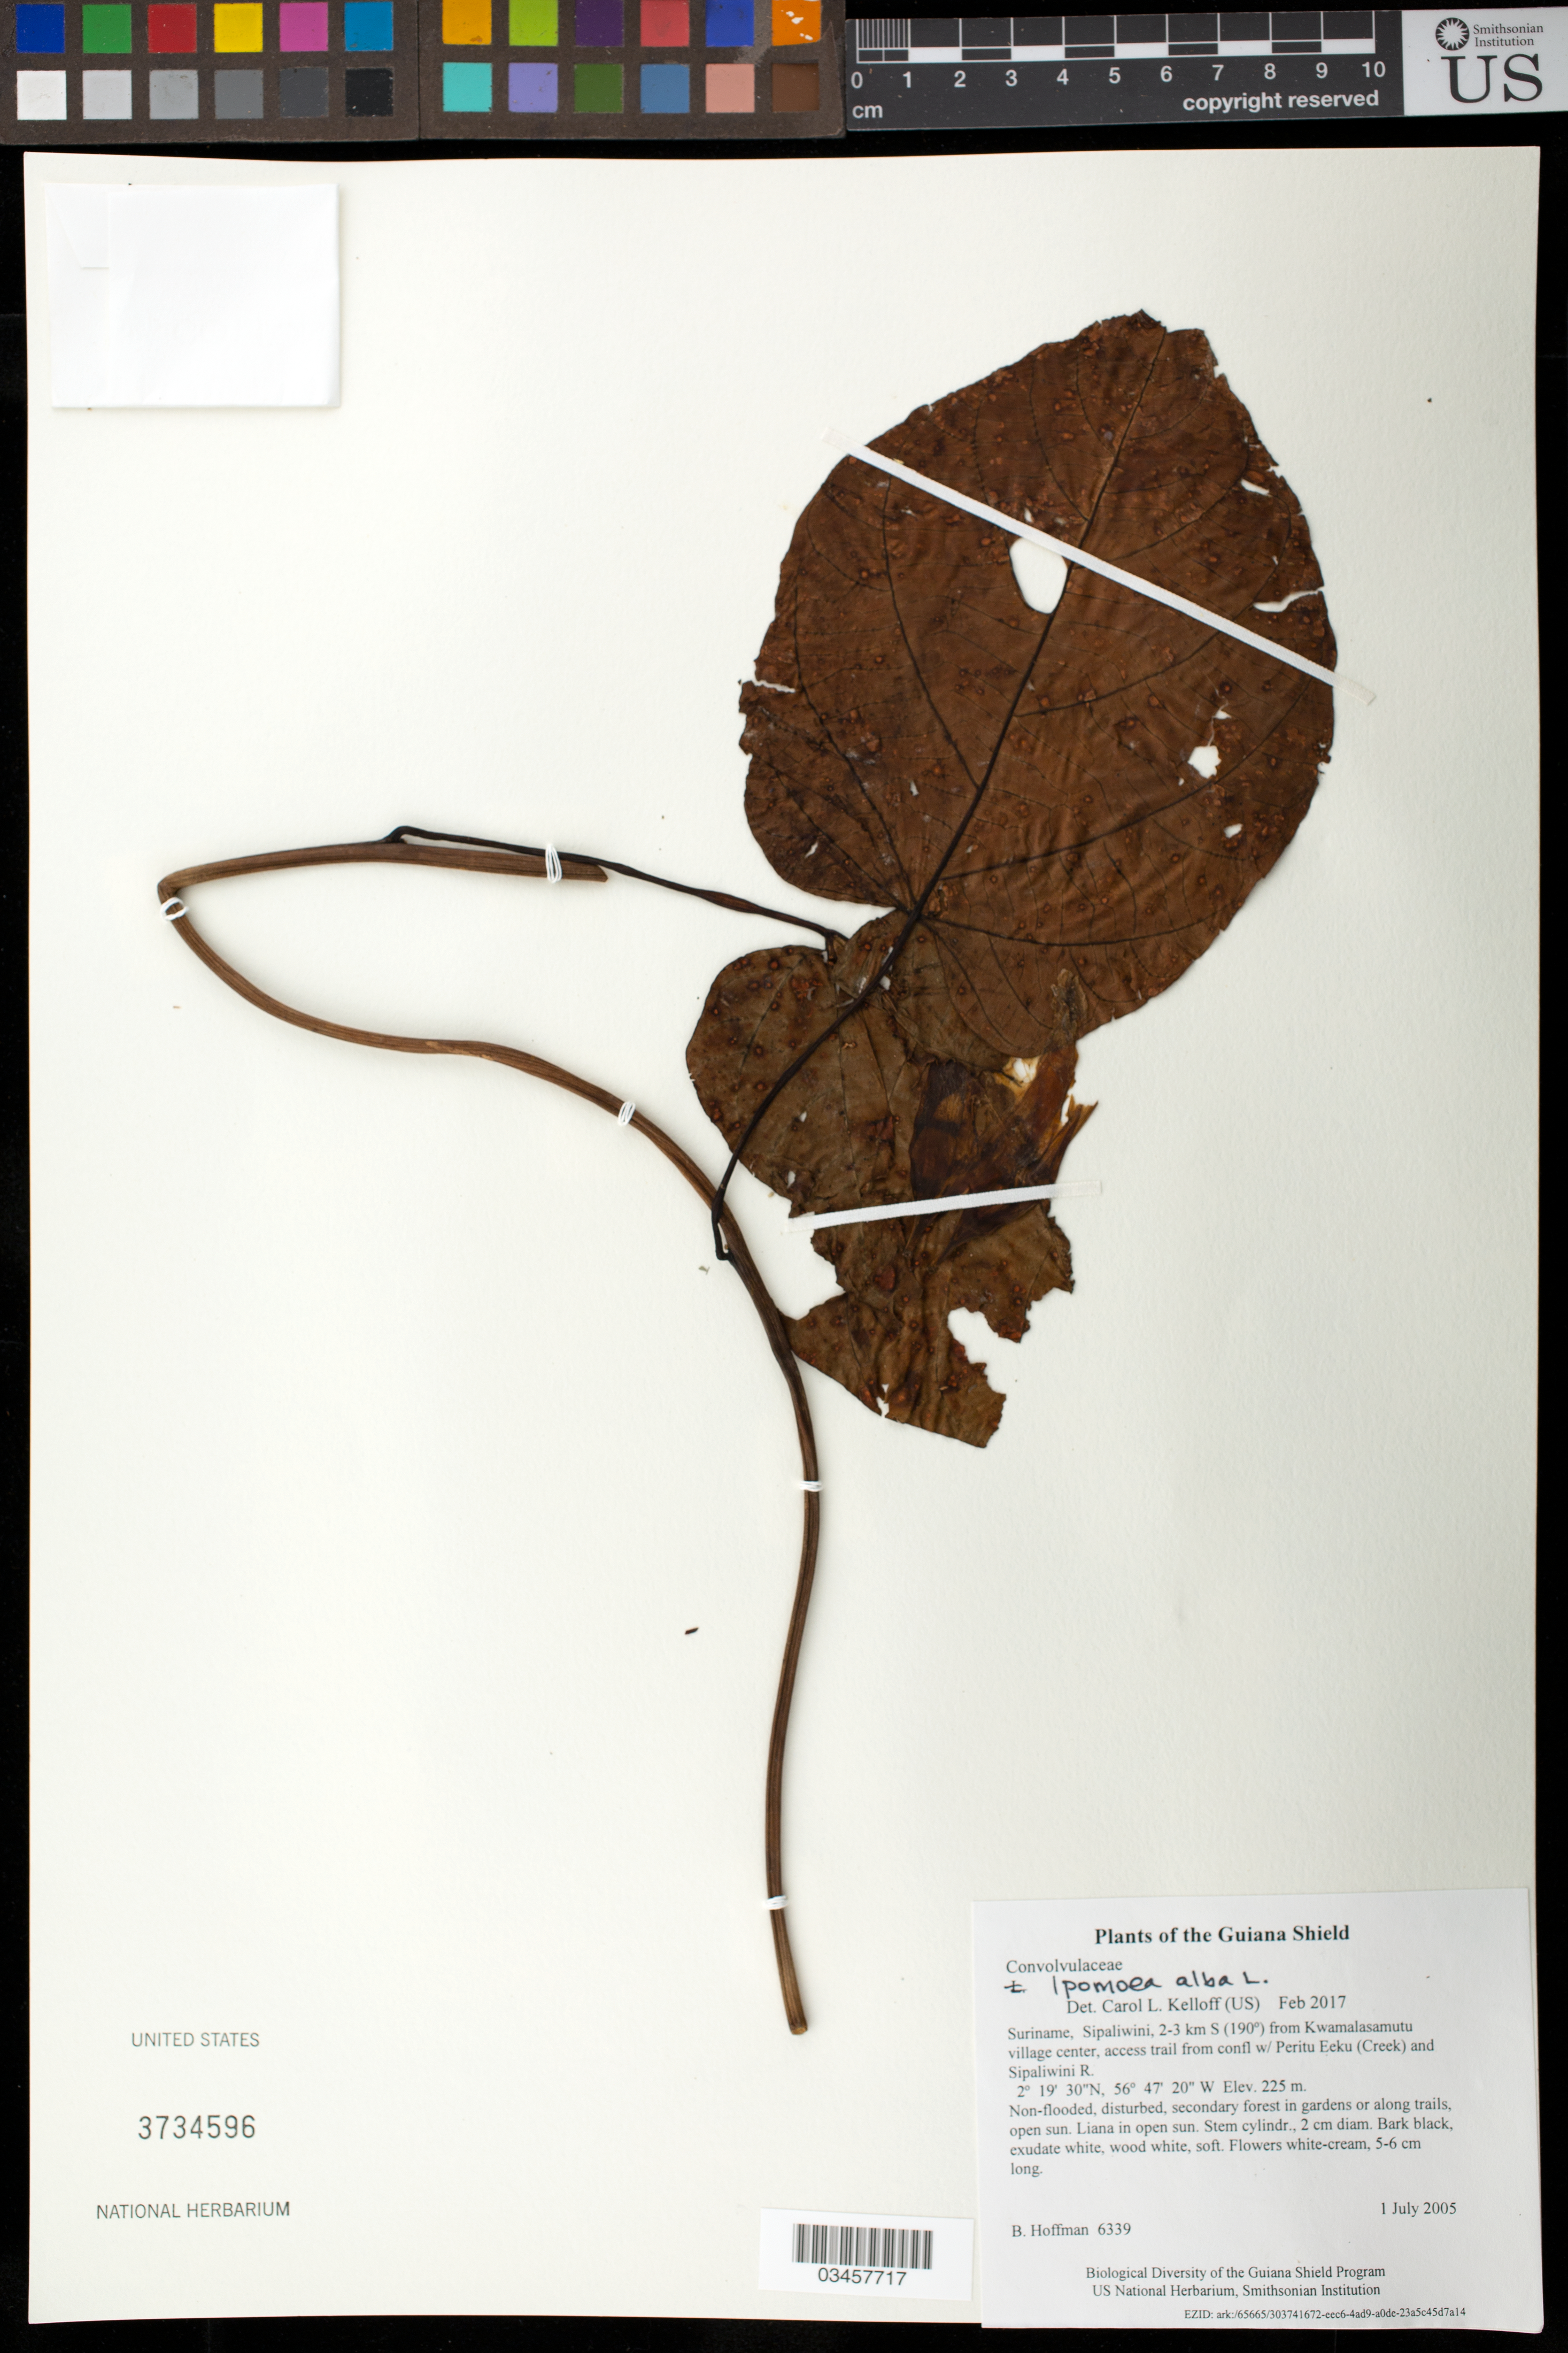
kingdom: Plantae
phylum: Tracheophyta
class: Magnoliopsida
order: Solanales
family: Convolvulaceae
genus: Ipomoea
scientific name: Ipomoea alba L.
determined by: Kelloff, Carol L., (US), Smithsonian Institution - National Museum of Natural History (UNITED STATES)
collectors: B. Hoffman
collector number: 6339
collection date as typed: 1 July 2005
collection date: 2005-07-01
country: Suriname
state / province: Sipaliwini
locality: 2-3 km S (190º) from Kwamalasamutu village center, access trail from confl w/ Peritu Eeku (Creek) and Sipaliwini R.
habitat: Non-flooded, disturbed, secondary forest in gardens or along trails, open sun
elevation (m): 225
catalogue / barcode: US 3734596